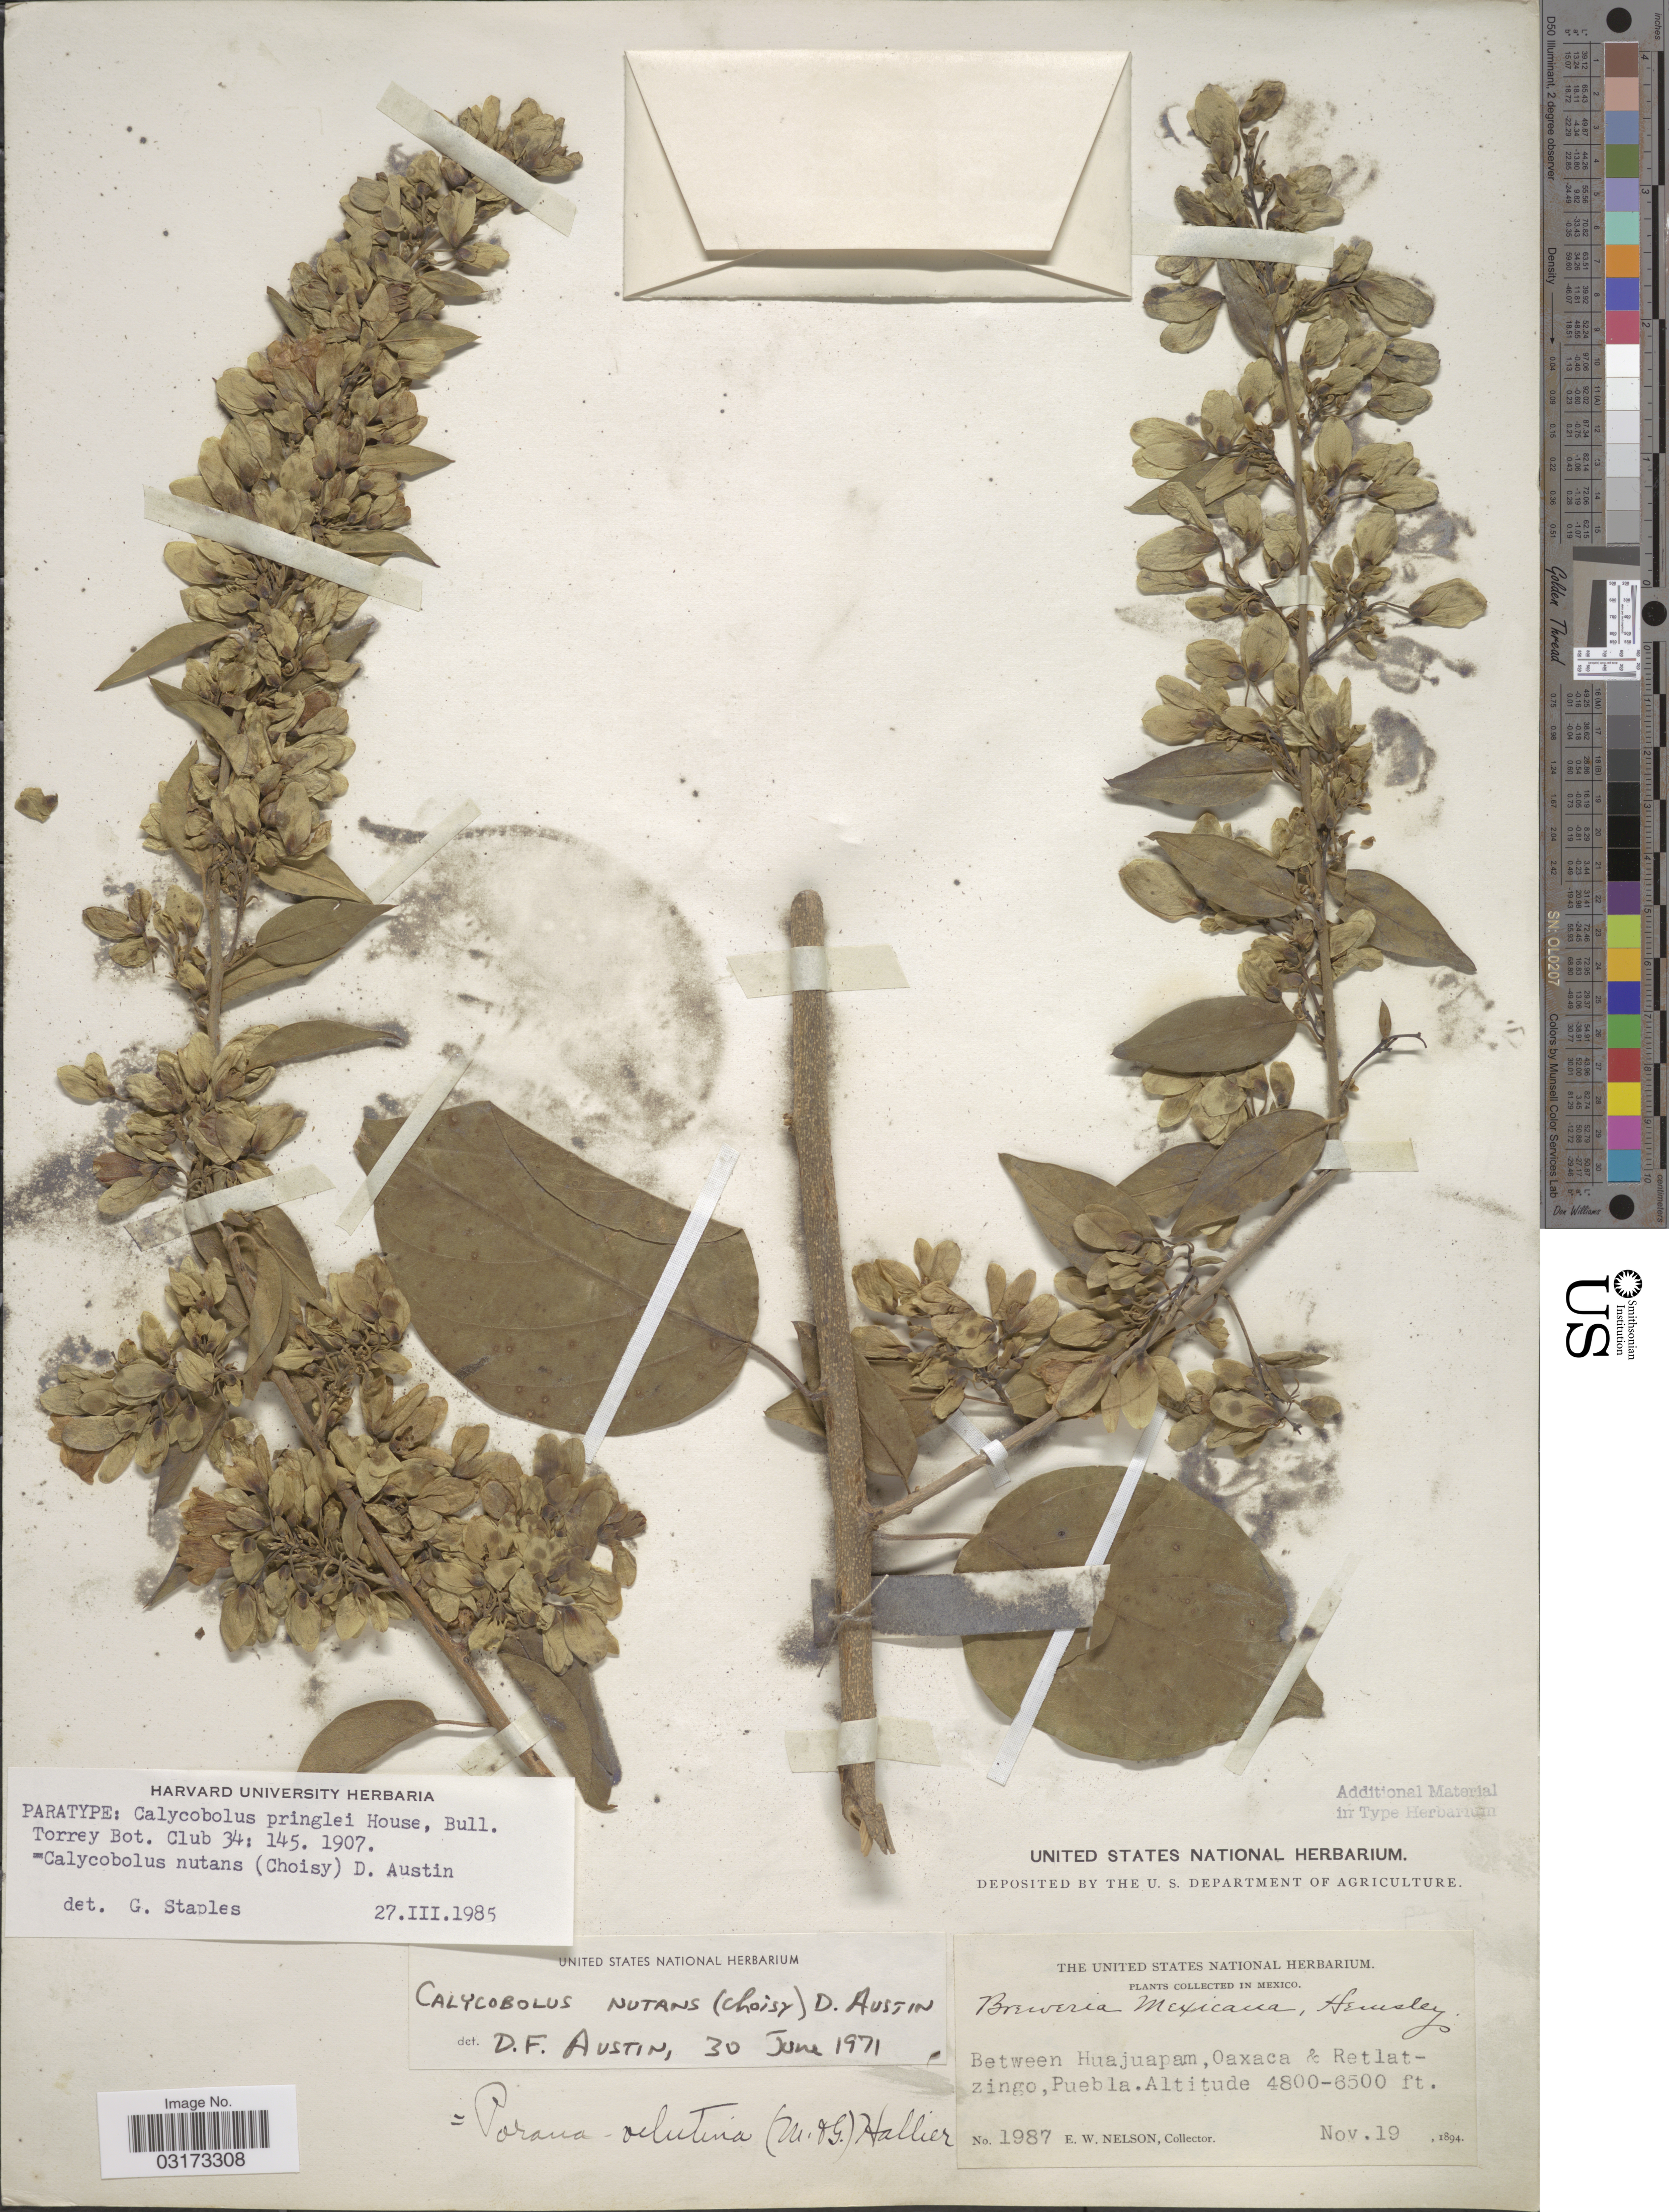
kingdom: Plantae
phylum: Tracheophyta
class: Magnoliopsida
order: Solanales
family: Convolvulaceae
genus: Calycobolus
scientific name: Calycobolus nutans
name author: (Moc. & Sessé ex Choisy) D.F. Austin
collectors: E. W. Nelson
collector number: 1987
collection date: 1894-11-19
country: Mexico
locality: Between Huajuapam, Oaxaca & Retlatzingo, Puebla.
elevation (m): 1463